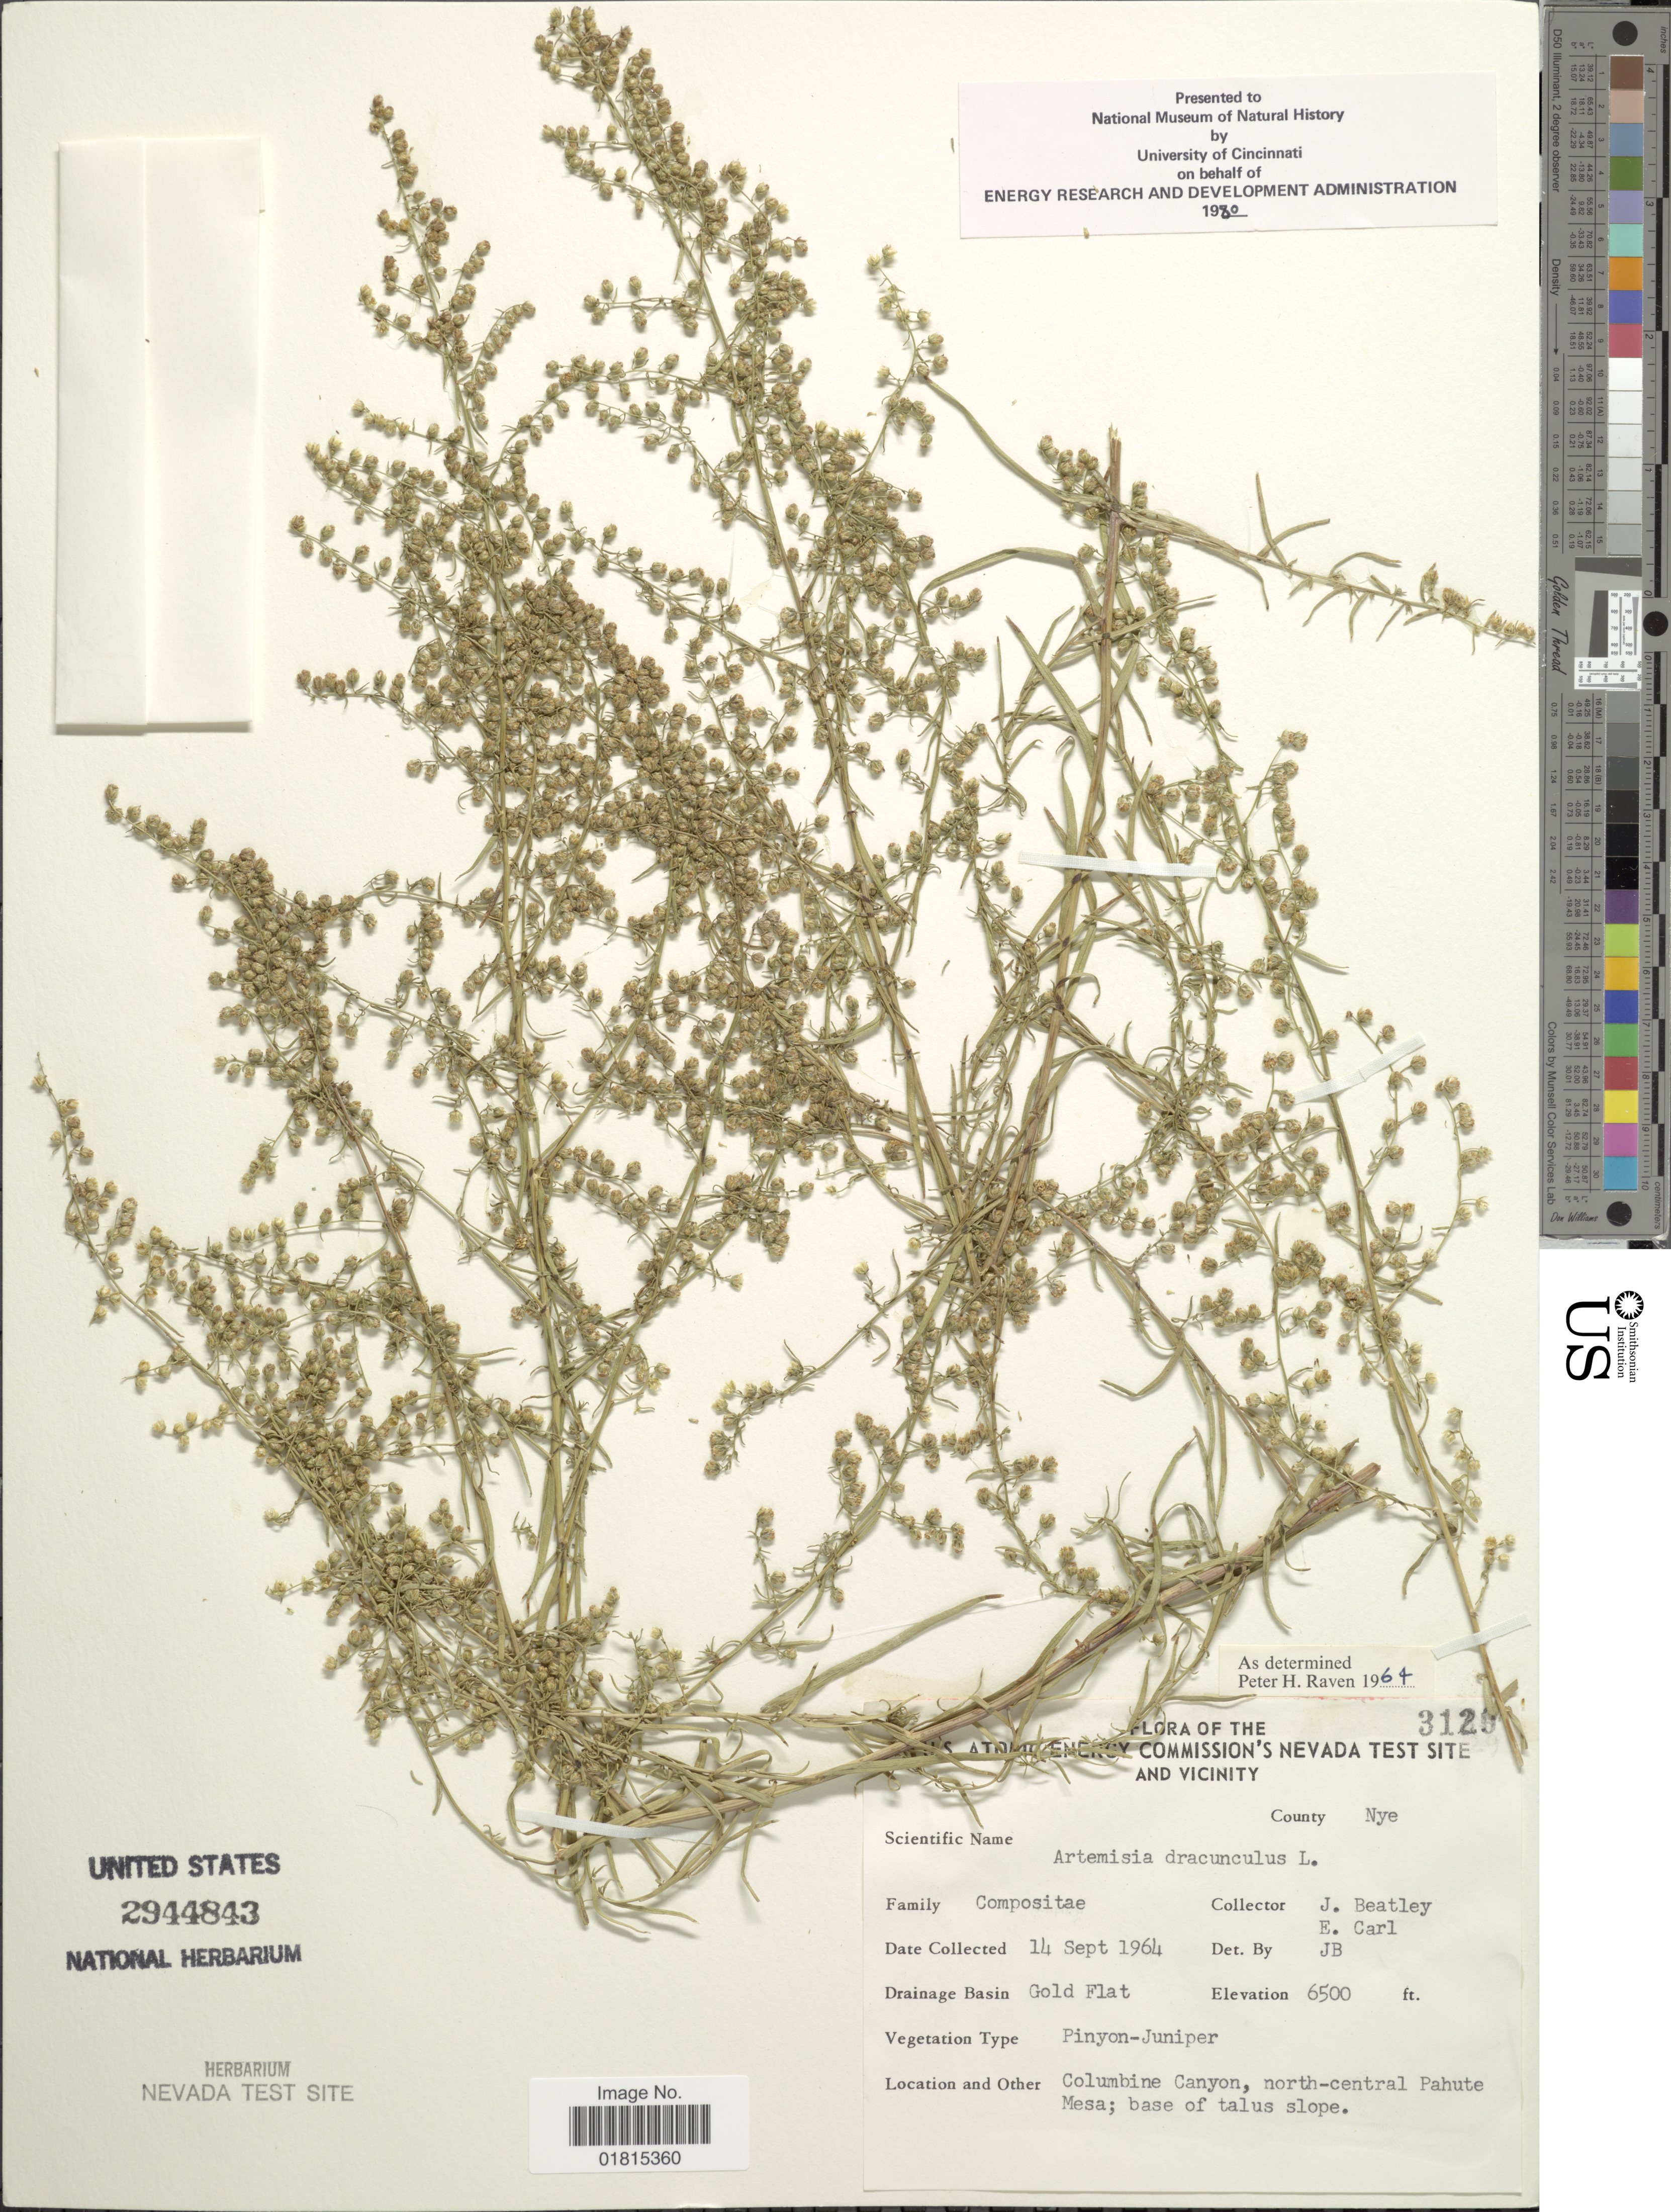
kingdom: Plantae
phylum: Tracheophyta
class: Magnoliopsida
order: Asterales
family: Asteraceae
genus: Artemisia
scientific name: Artemisia dracunculoides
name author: Pursh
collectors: J. C. Beatley & E. Carl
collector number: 3129*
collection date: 1964-09-14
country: United States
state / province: Nevada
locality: U.S. Antomic Energy Commission's Nevada Test Site and Vicinity. County Nye. Drainage Basin Gold Flat. Columbine Canyon, north-central Pahute Mesa; base of talus slope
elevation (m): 1981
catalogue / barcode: US 2944843